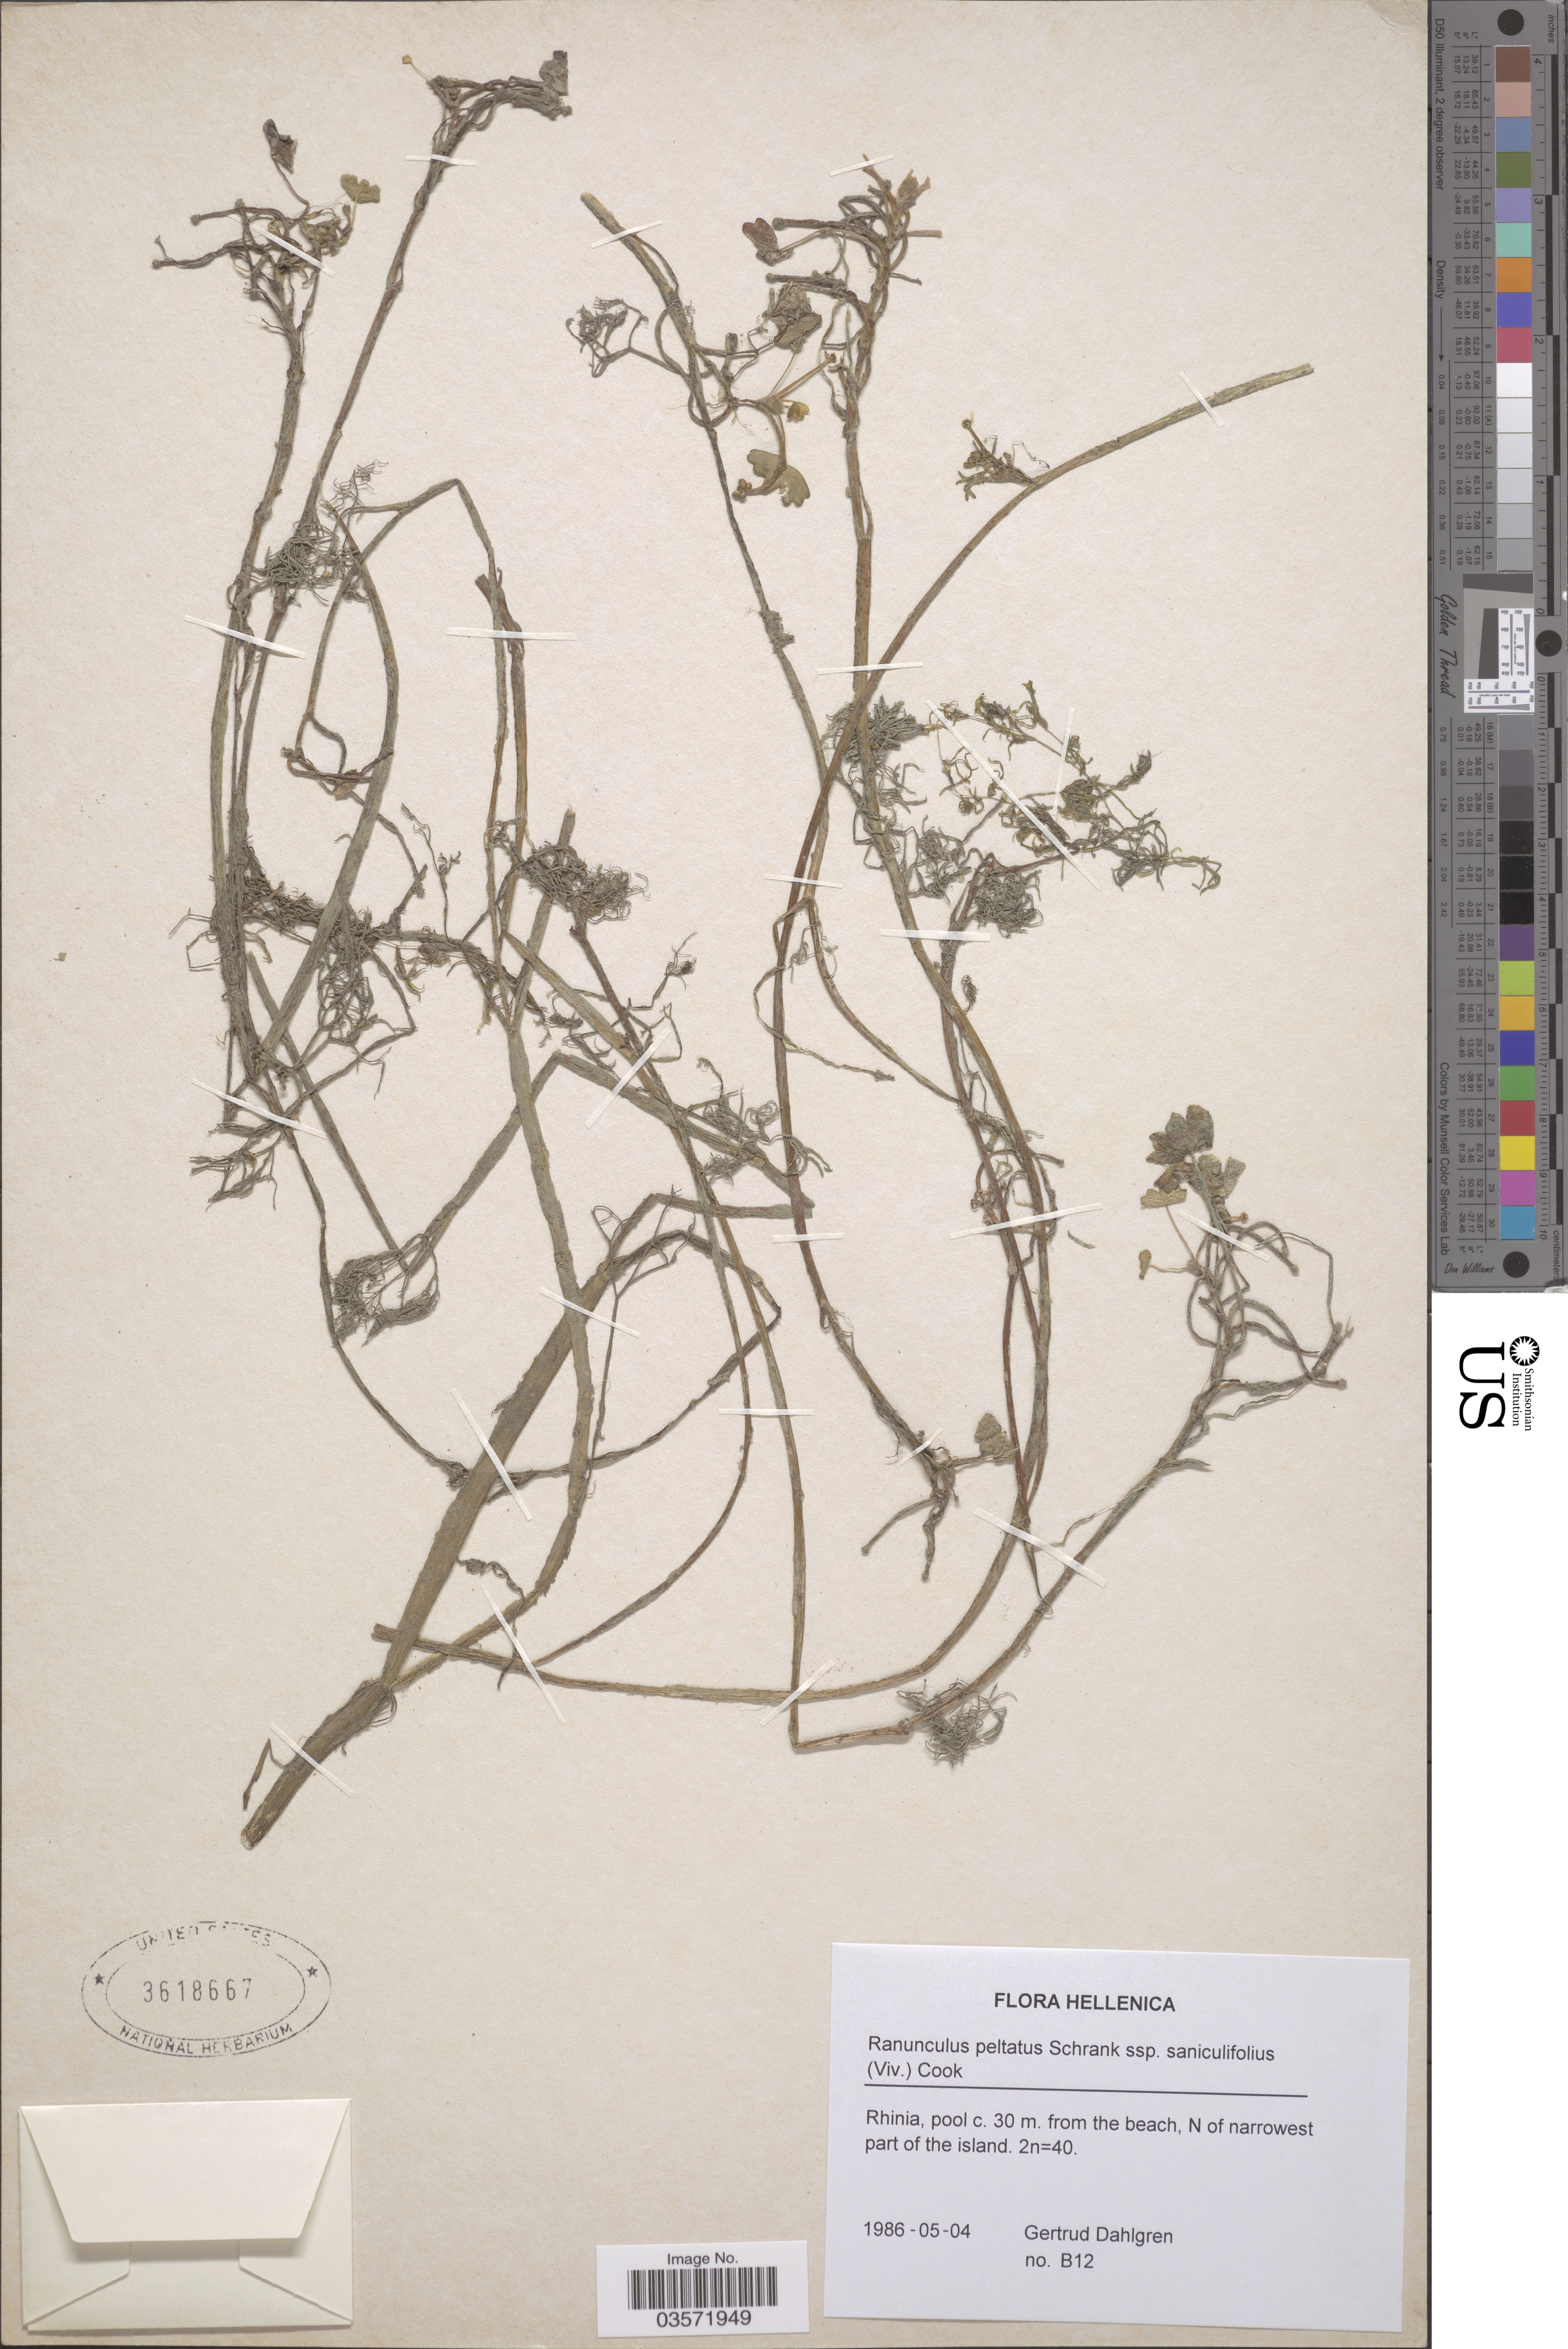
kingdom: Plantae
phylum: Tracheophyta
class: Magnoliopsida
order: Ranunculales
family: Ranunculaceae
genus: Ranunculus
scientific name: Ranunculus peltatus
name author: Schrank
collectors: G. Dahlgren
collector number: B12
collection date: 1986-05-04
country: Greece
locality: Hellenica. Rhinia, pool c. 30 m. from the beach, N of narrowest part of the island.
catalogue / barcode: US 3618667